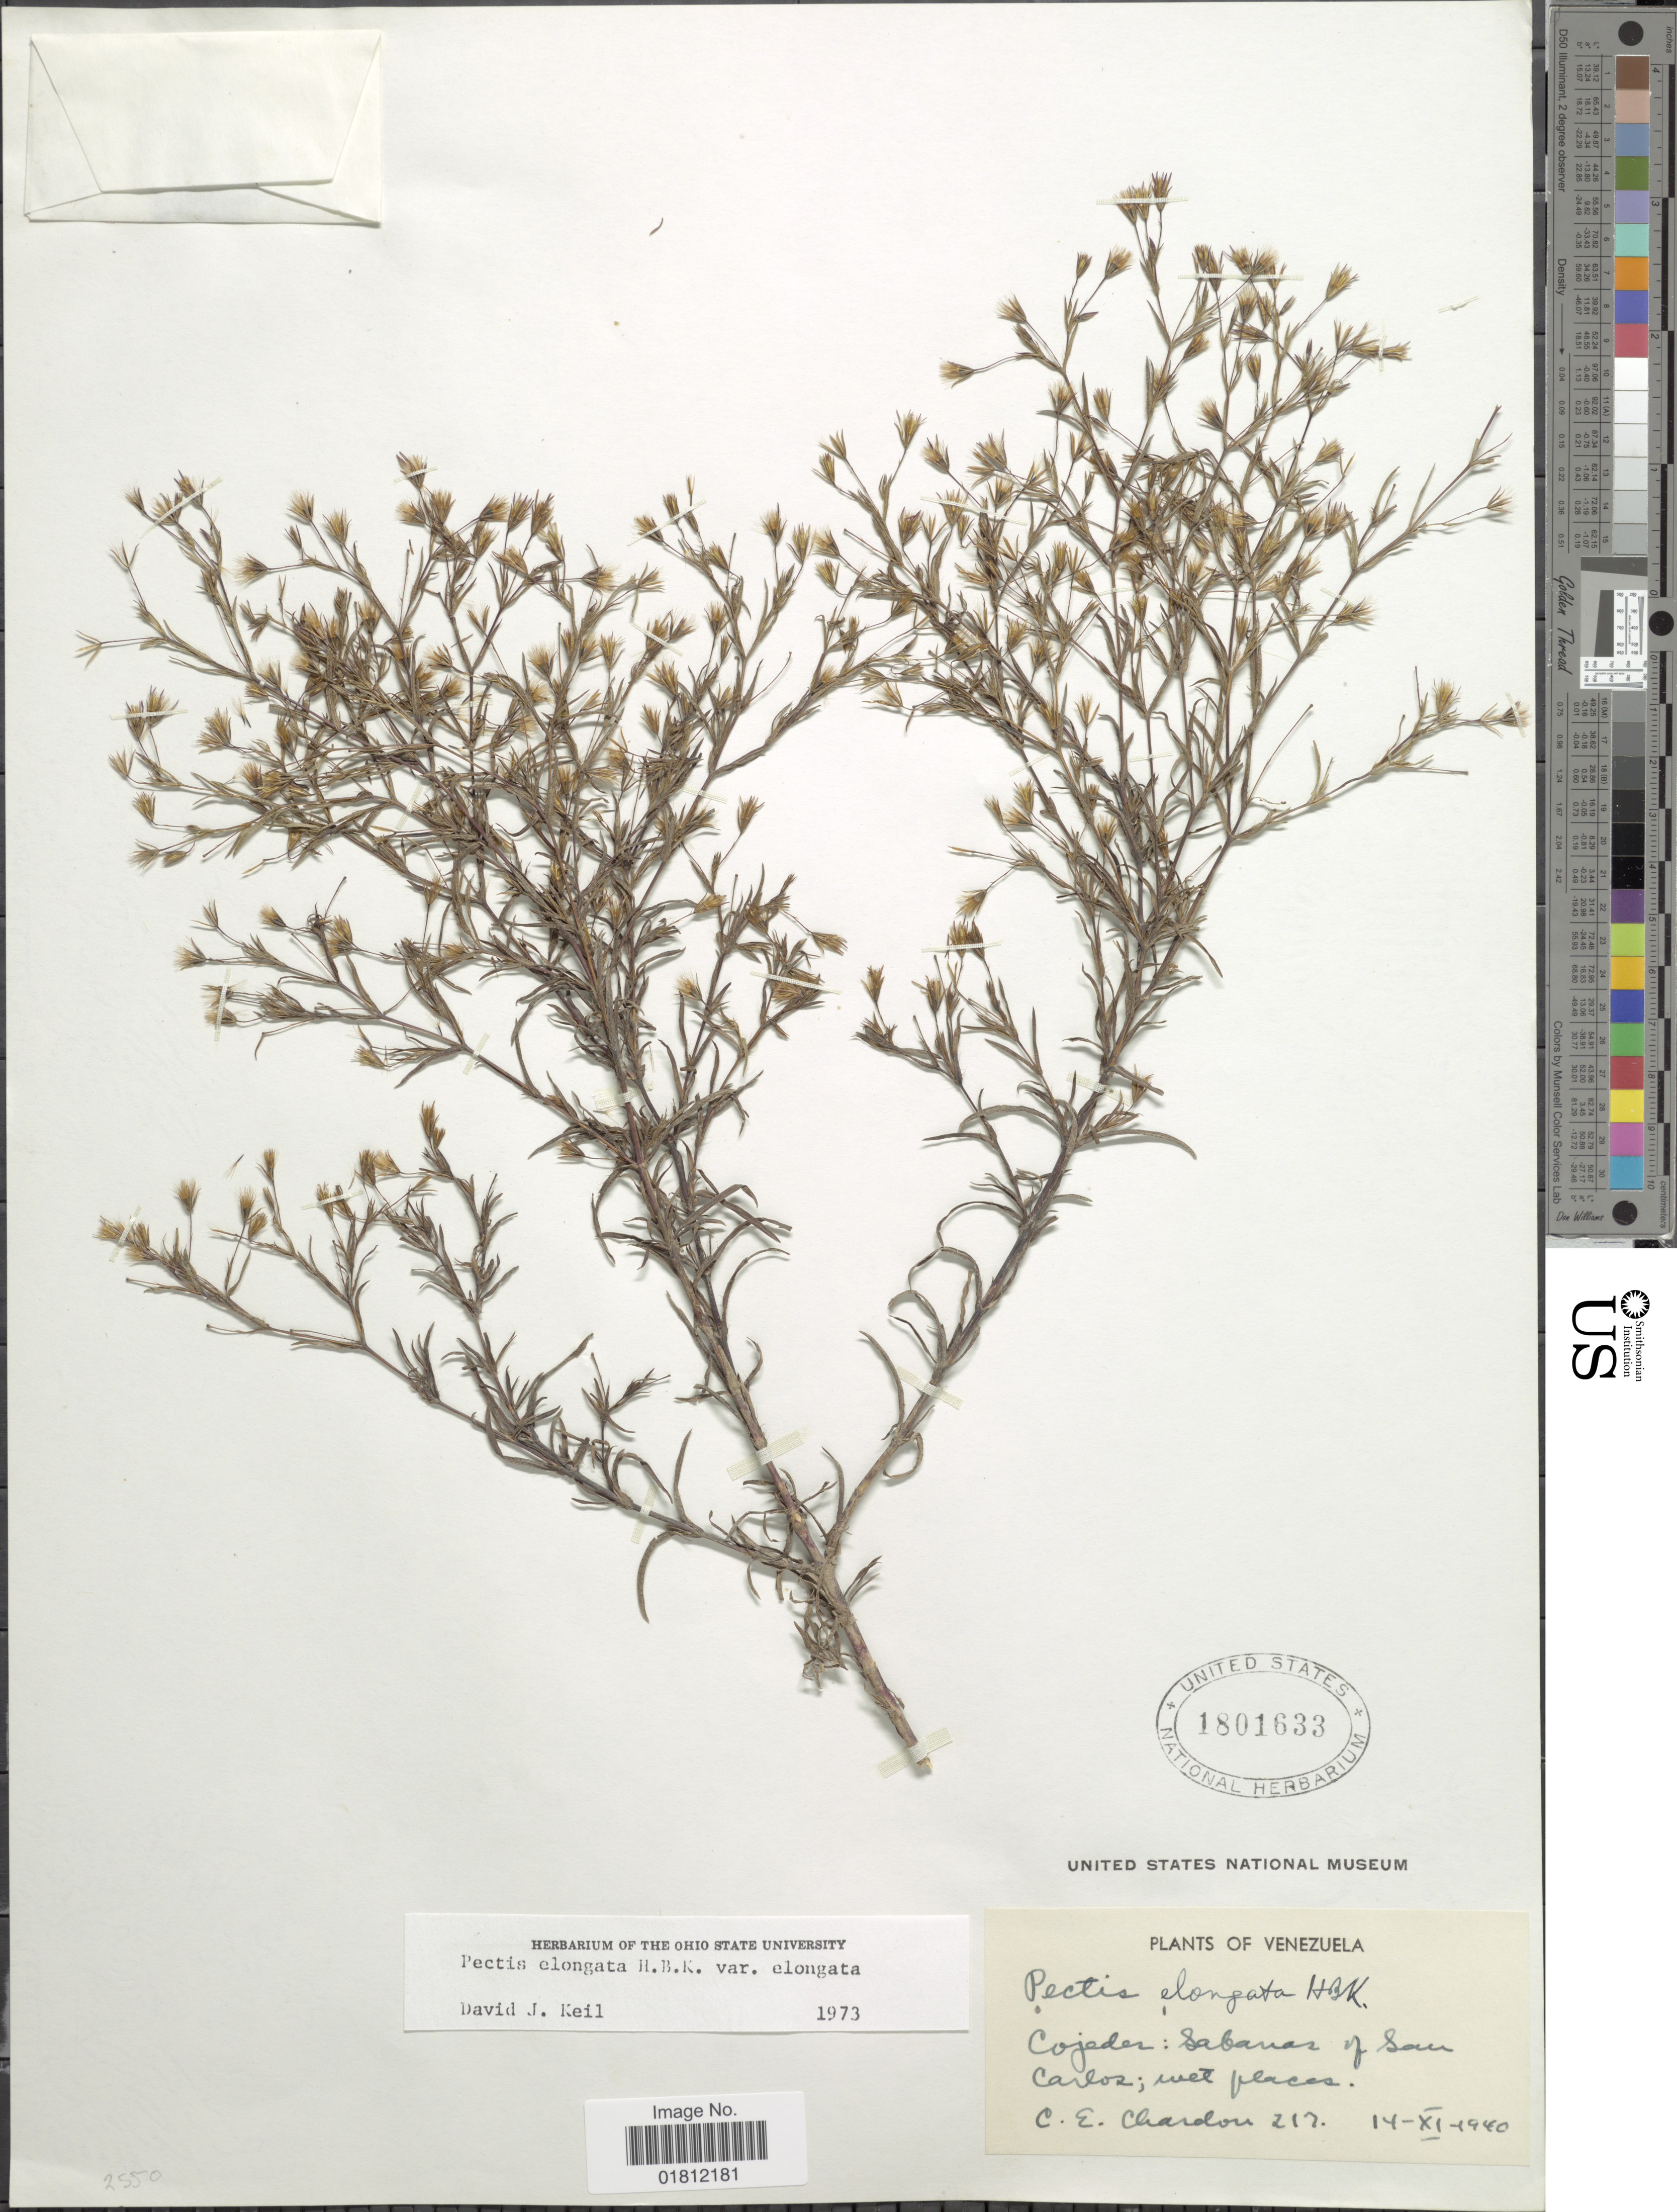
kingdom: Plantae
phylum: Tracheophyta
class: Magnoliopsida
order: Asterales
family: Asteraceae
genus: Pectis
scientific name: Pectis elongata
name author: Kunth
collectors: C. E. Chardón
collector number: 217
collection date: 1940-11-14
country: Venezuela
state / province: Cojedes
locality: Cojedes: Sabanas of San Carlos.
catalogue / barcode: US 1801633